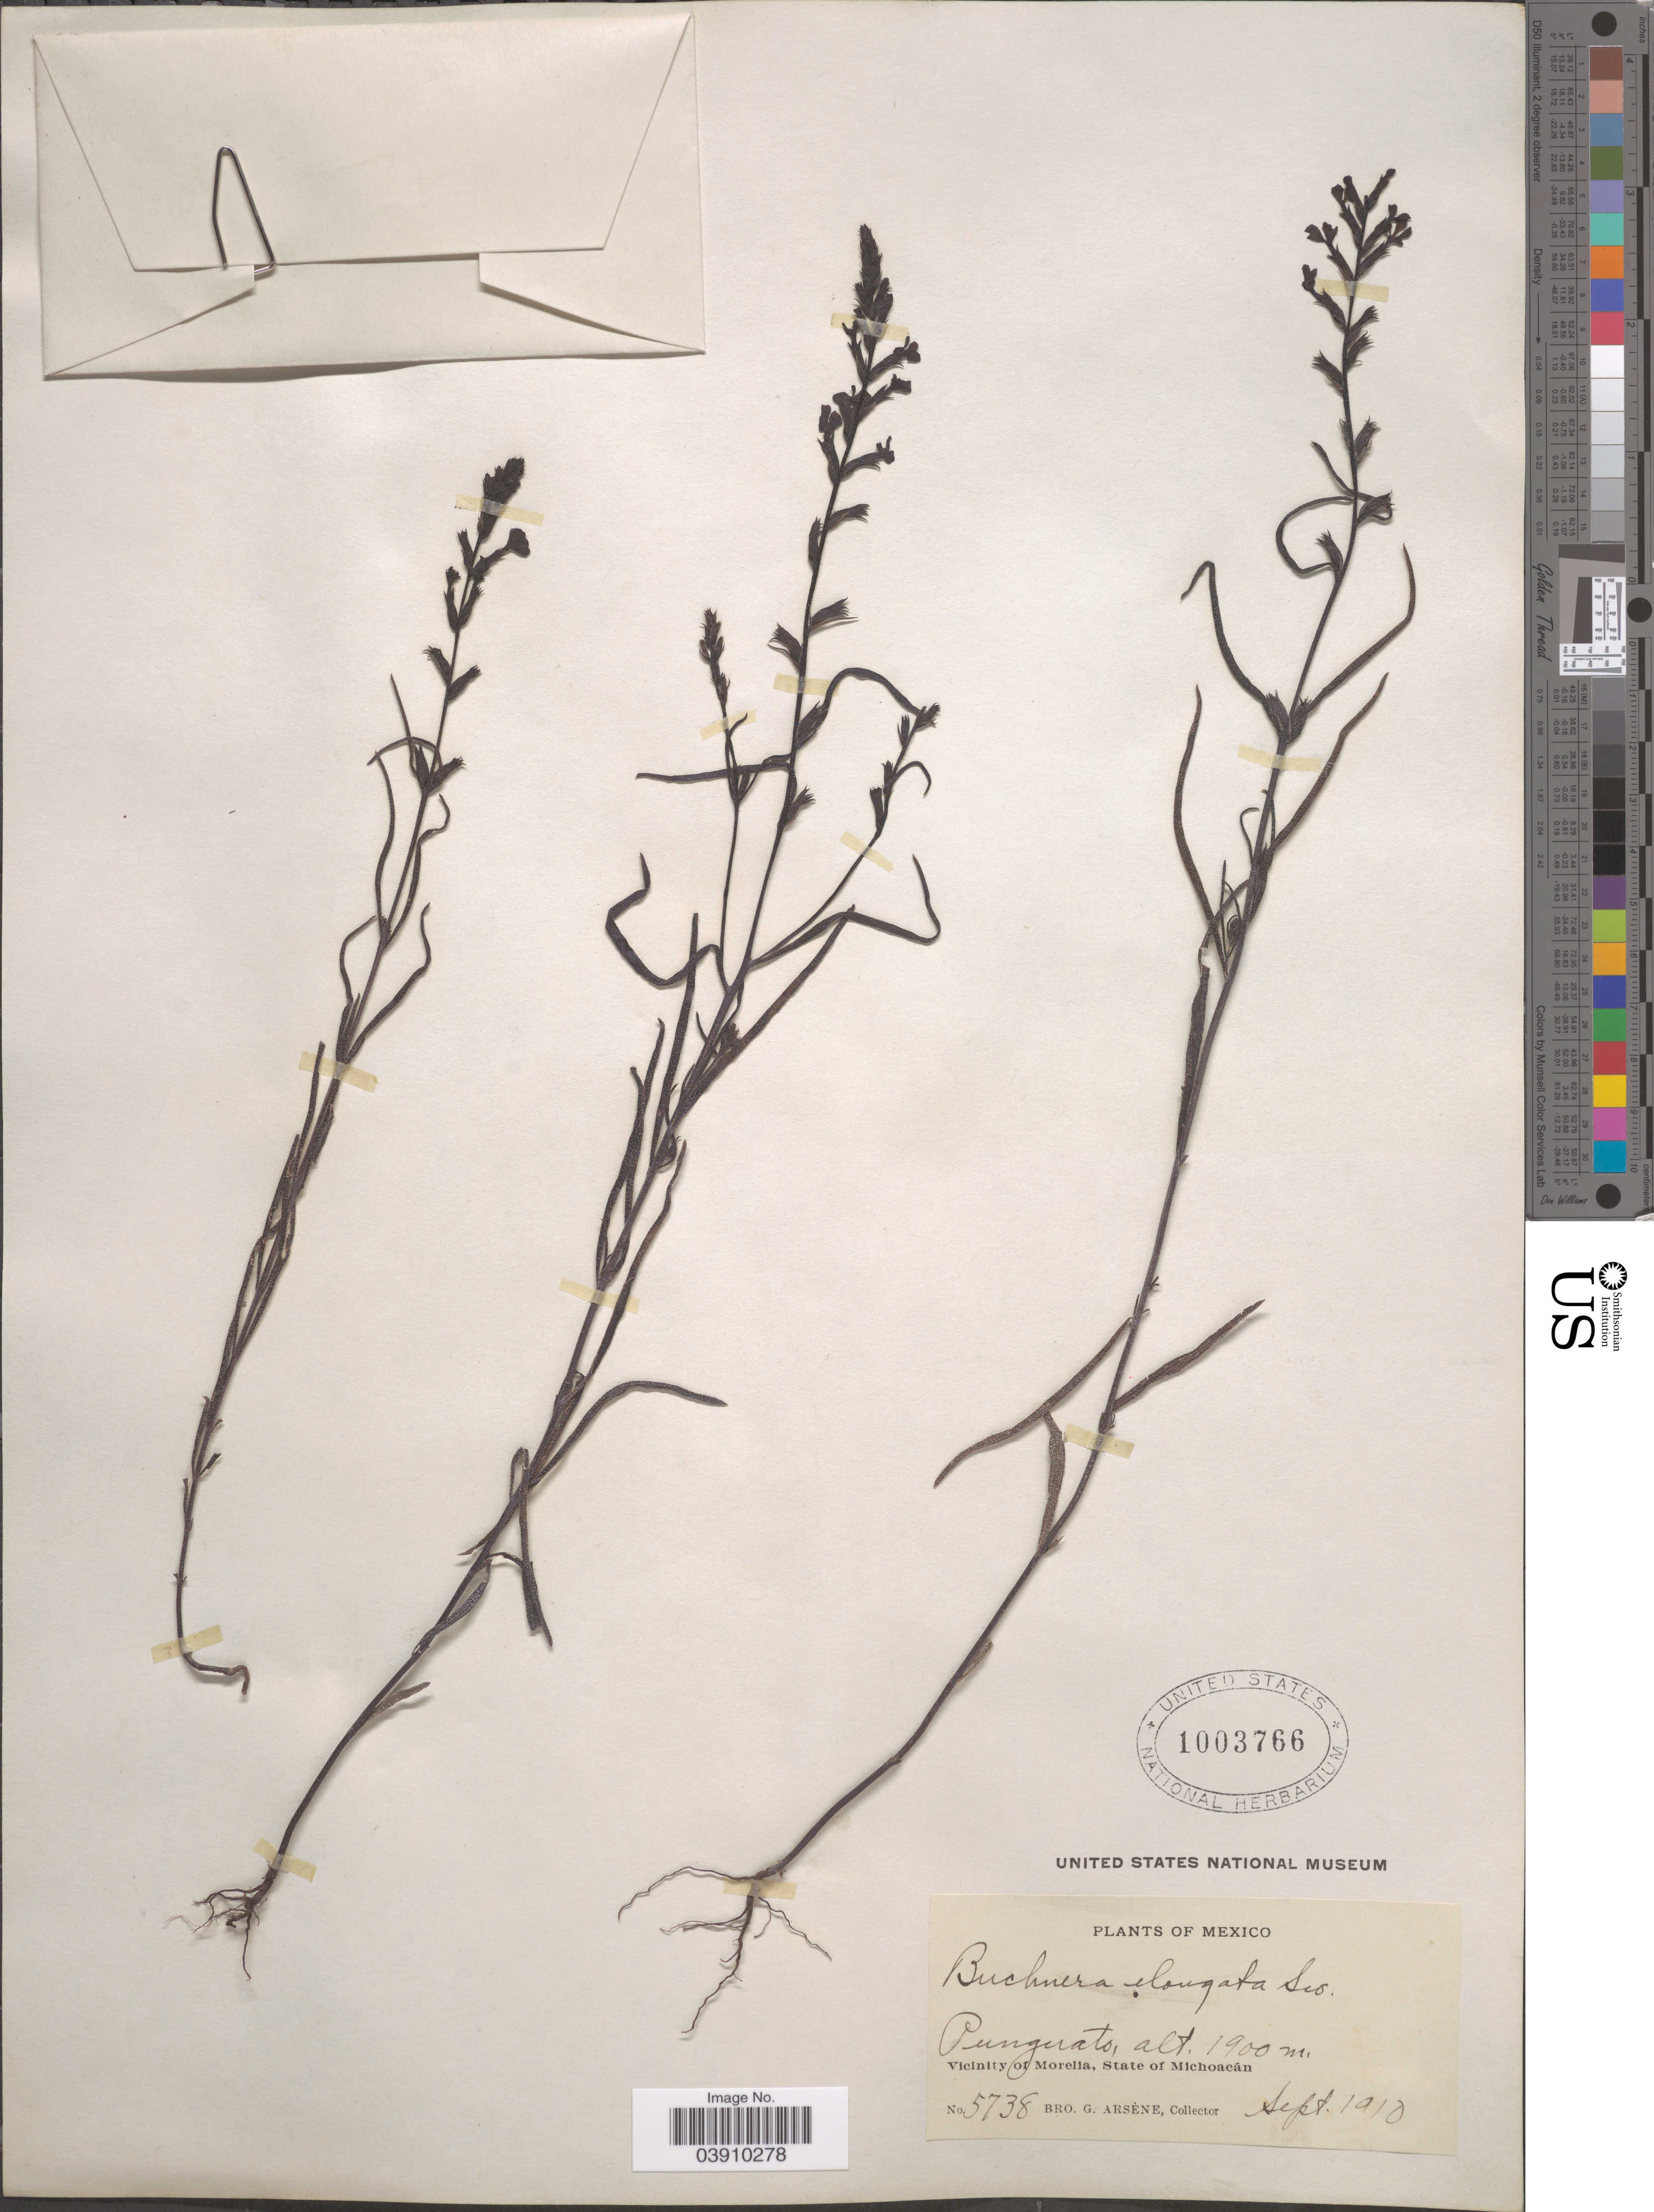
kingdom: Plantae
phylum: Tracheophyta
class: Magnoliopsida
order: Lamiales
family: Orobanchaceae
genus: Buchnera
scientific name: Buchnera pusilla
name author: Kunth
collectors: Bro. G. Arsène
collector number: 5738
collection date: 1910-09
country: Mexico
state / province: Michoacán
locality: Punguato. Vicinity of Morelia.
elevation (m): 1900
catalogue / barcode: US 1003766